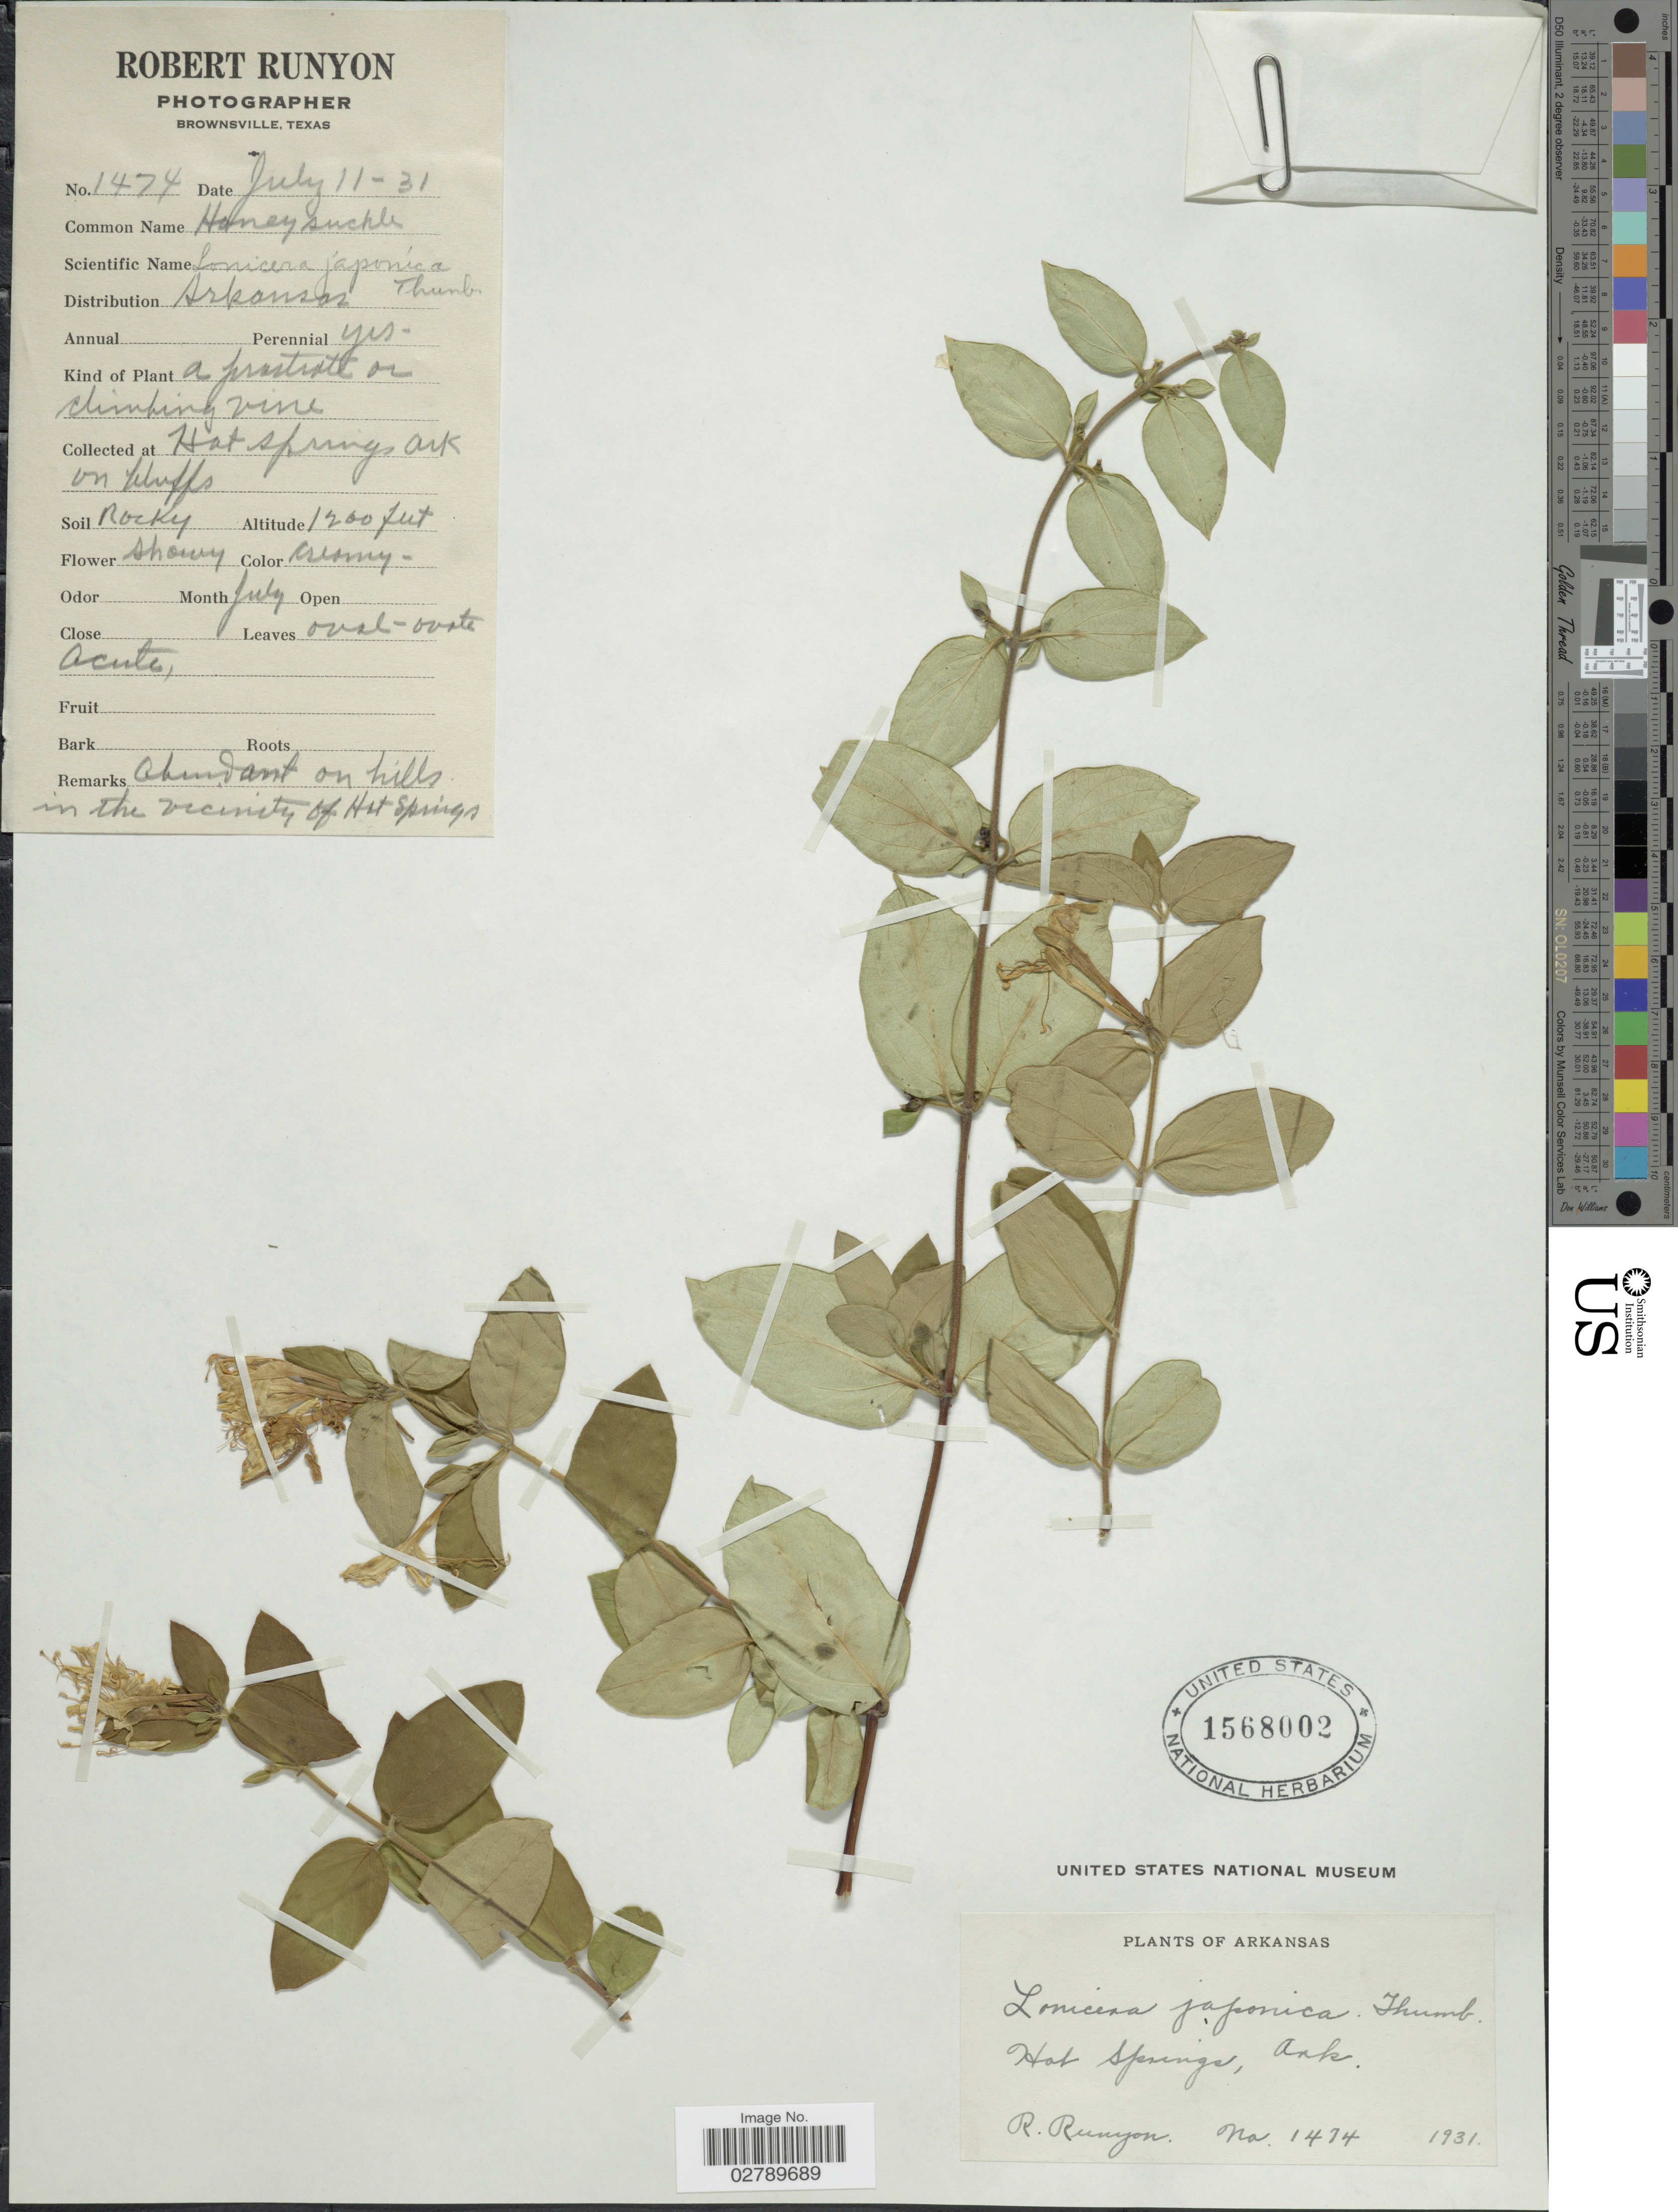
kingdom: Plantae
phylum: Tracheophyta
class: Magnoliopsida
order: Dipsacales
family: Caprifoliaceae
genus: Lonicera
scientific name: Lonicera japonica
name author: Thunb.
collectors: R. Runyon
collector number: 1474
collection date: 1931-07-11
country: United States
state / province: Arkansas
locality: Hot Springs, Ark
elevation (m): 366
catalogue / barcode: US 1568002